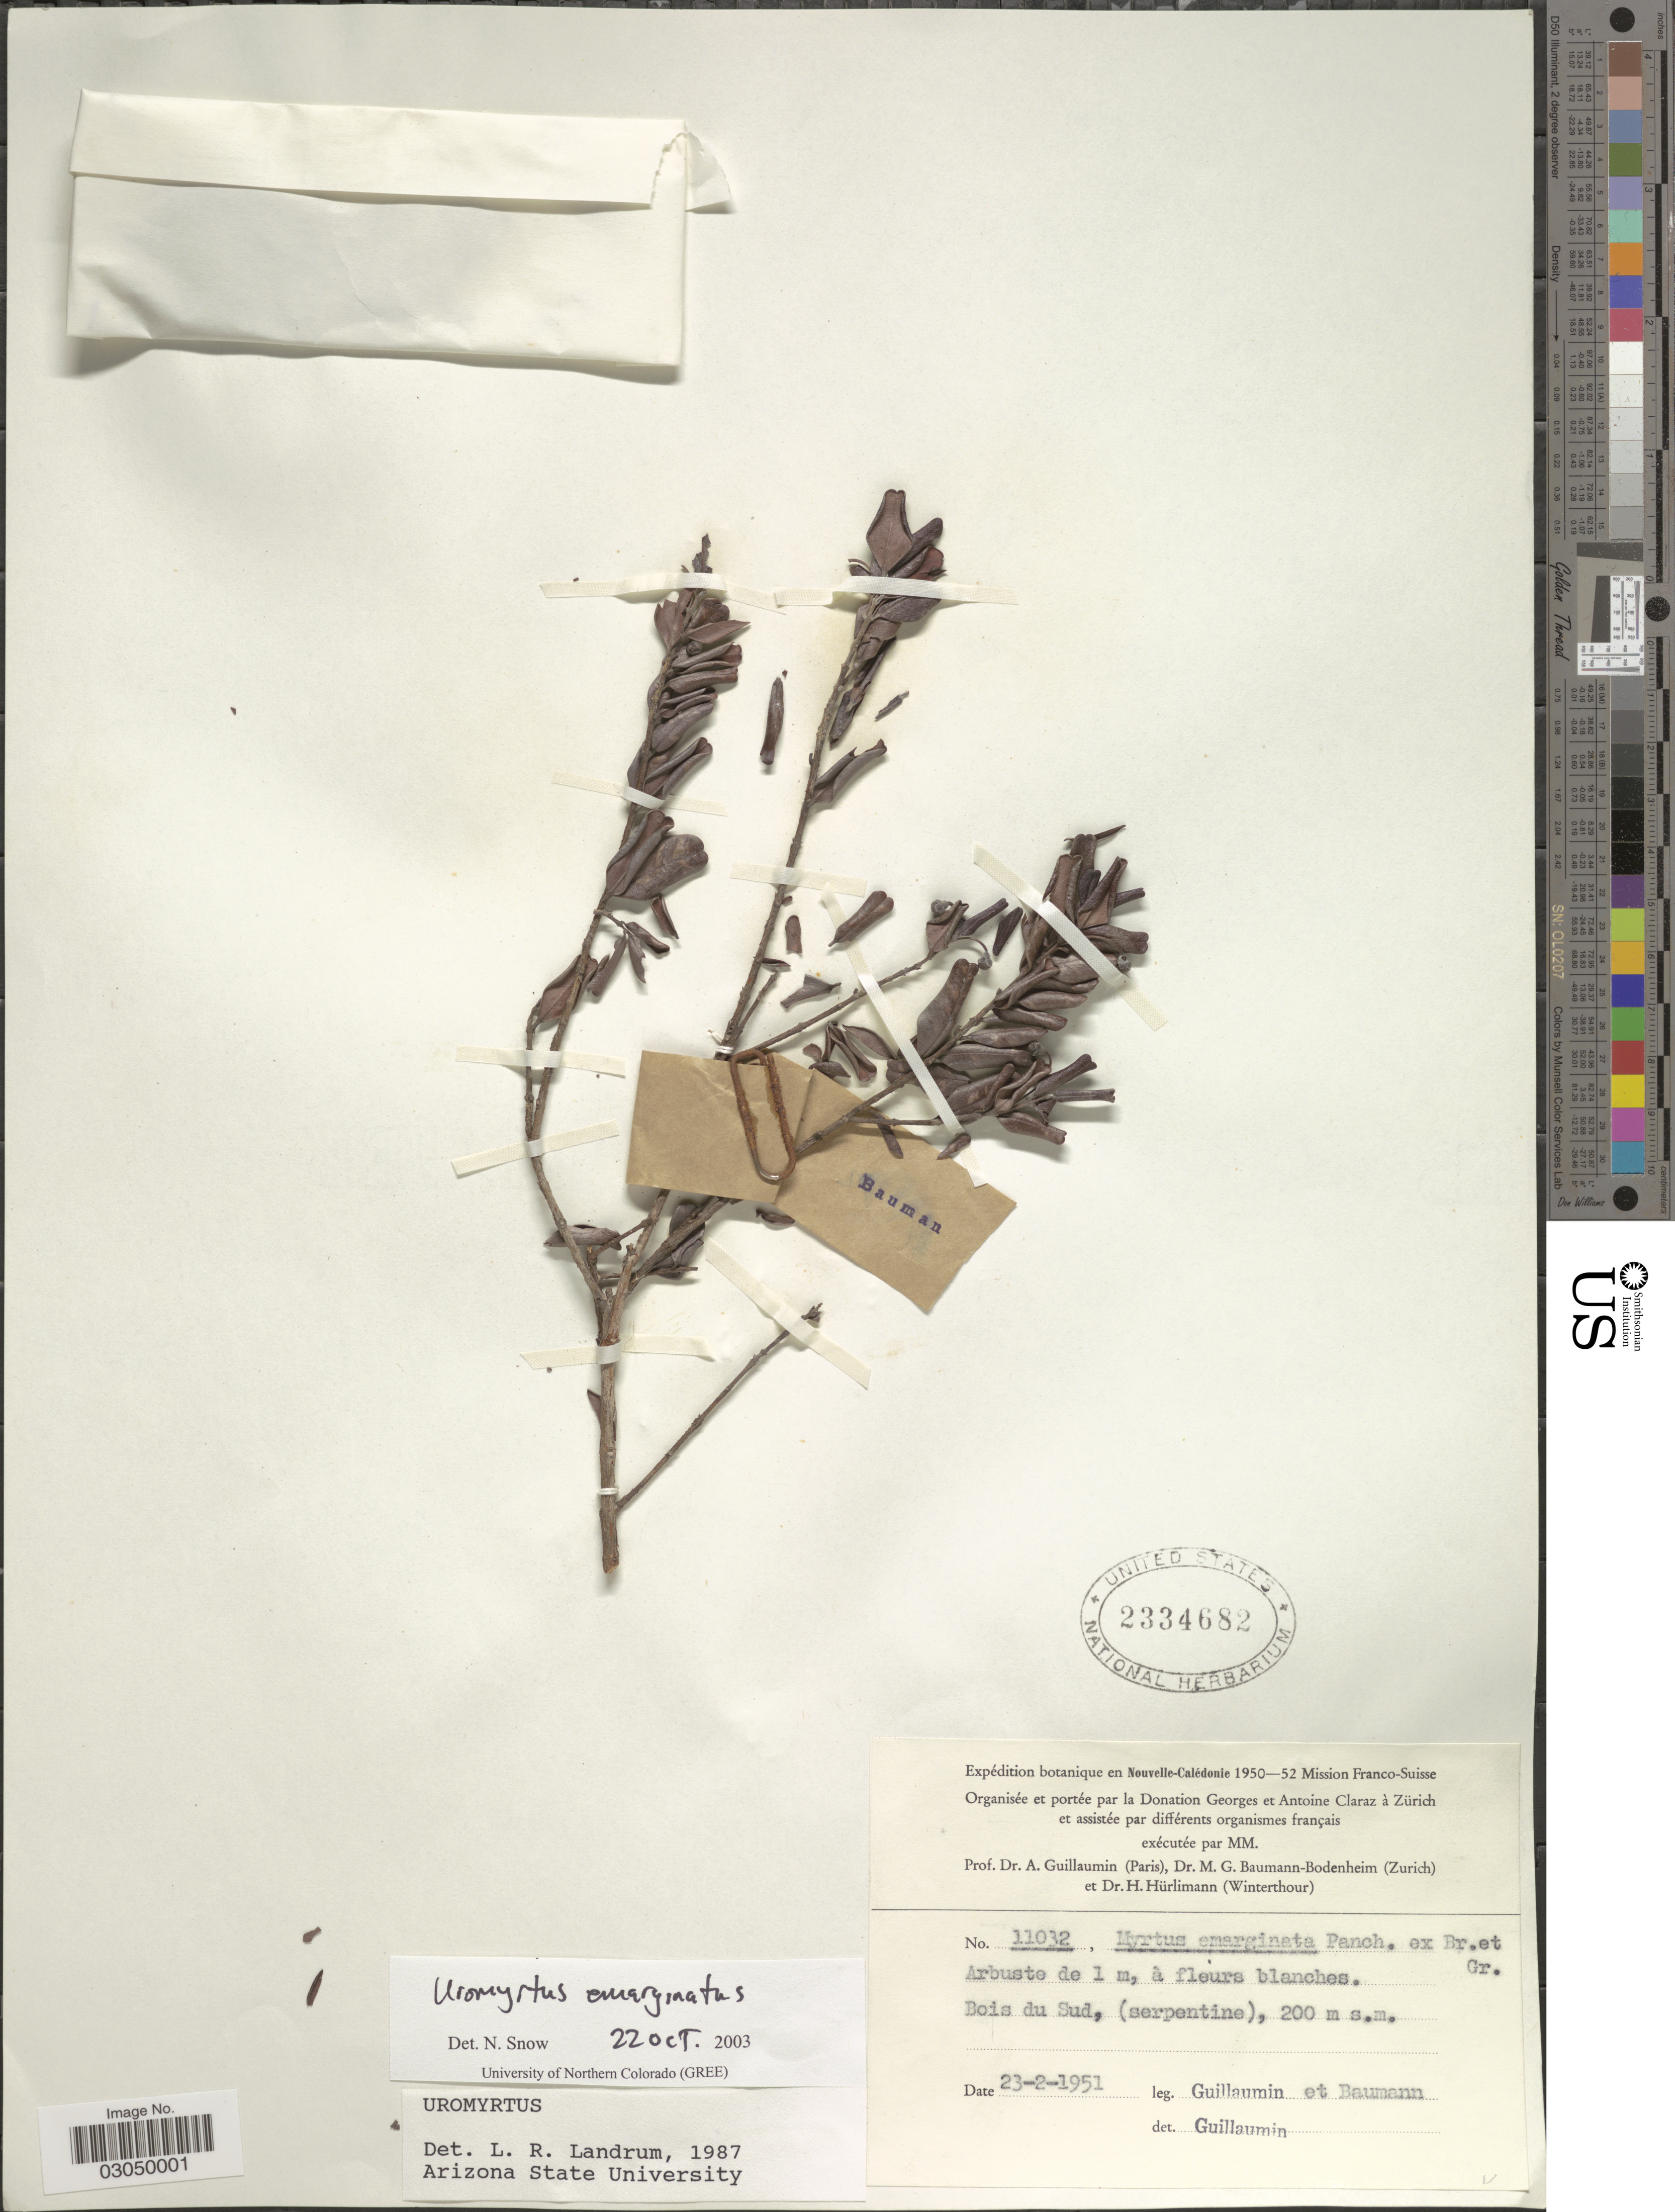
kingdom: Plantae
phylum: Tracheophyta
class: Magnoliopsida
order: Myrtales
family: Myrtaceae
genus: Uromyrtus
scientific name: Uromyrtus emarginata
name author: (Pancher ex Baker f.) Burret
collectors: A. Guillaumin & M. G. Baumann-Bodenheim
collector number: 11032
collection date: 1951-02-23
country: New Caledonia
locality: En Nouvelle-Calédonie. Bois du sud, (serpentine).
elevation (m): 200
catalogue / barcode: US 2334682